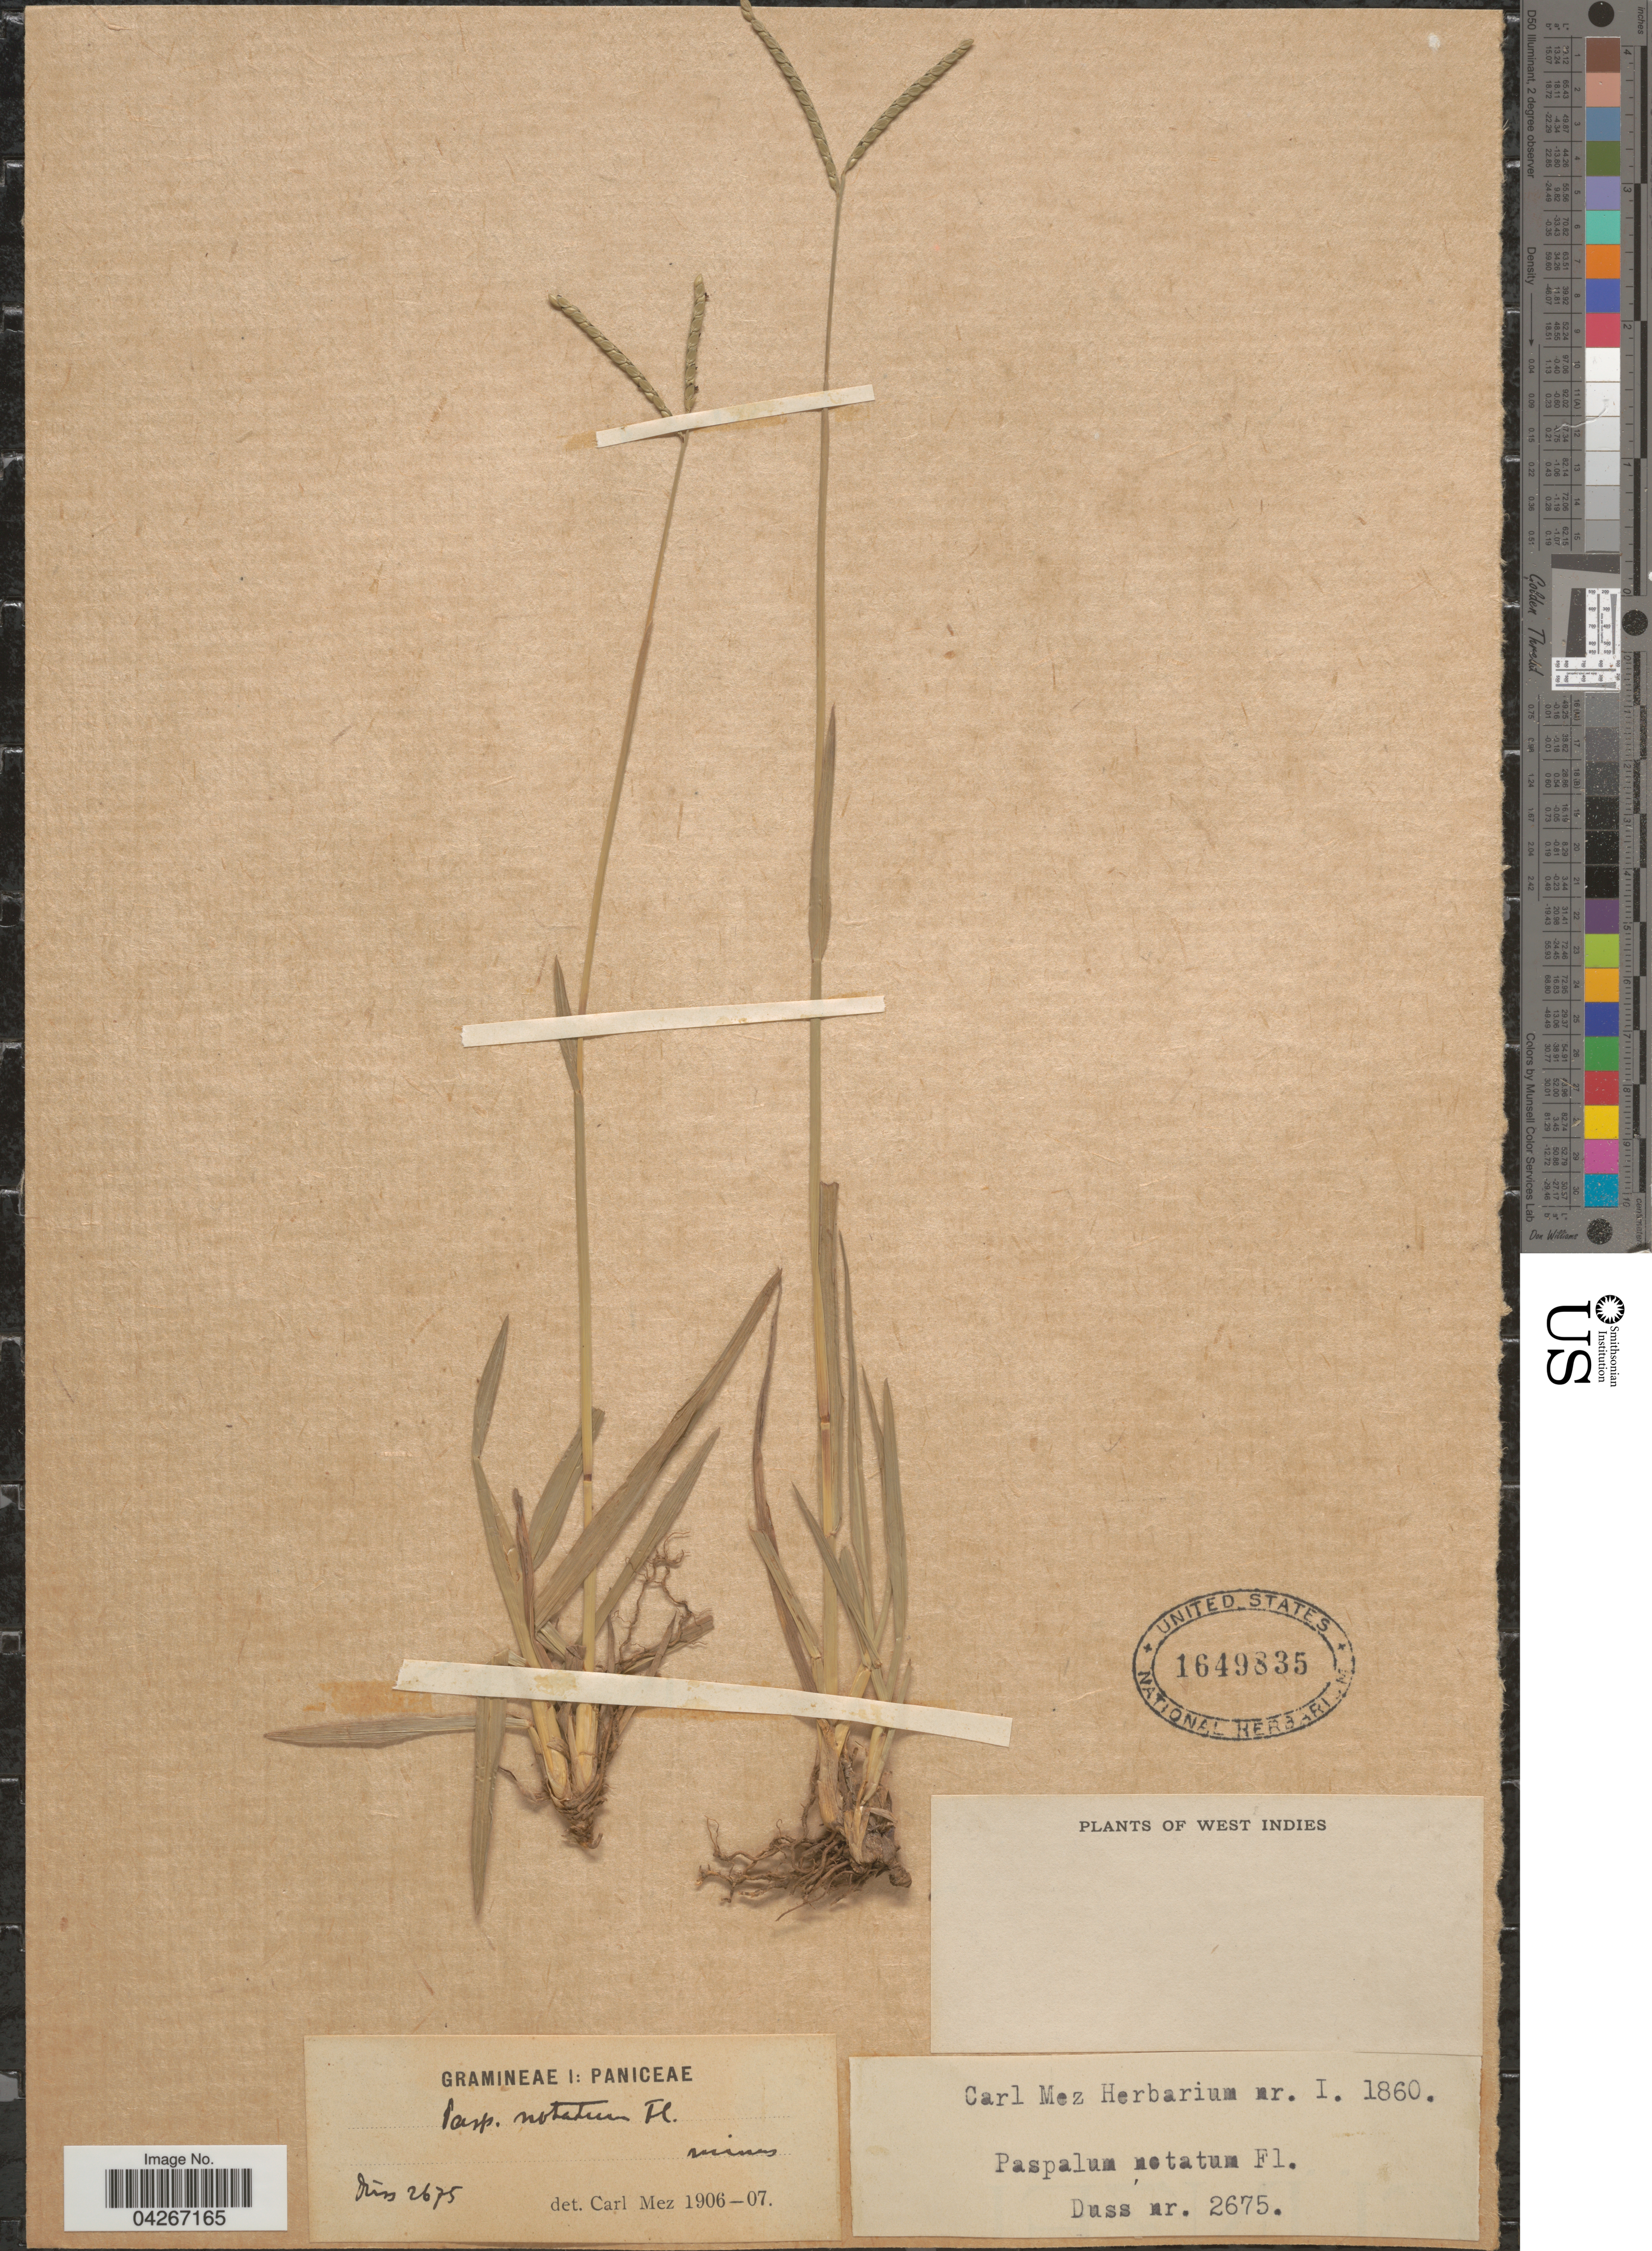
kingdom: Plantae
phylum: Tracheophyta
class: Liliopsida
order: Poales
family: Poaceae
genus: Paspalum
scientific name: Paspalum notatum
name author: Flüggé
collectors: -. Duss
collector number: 2675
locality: West Indies.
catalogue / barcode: US 1649835